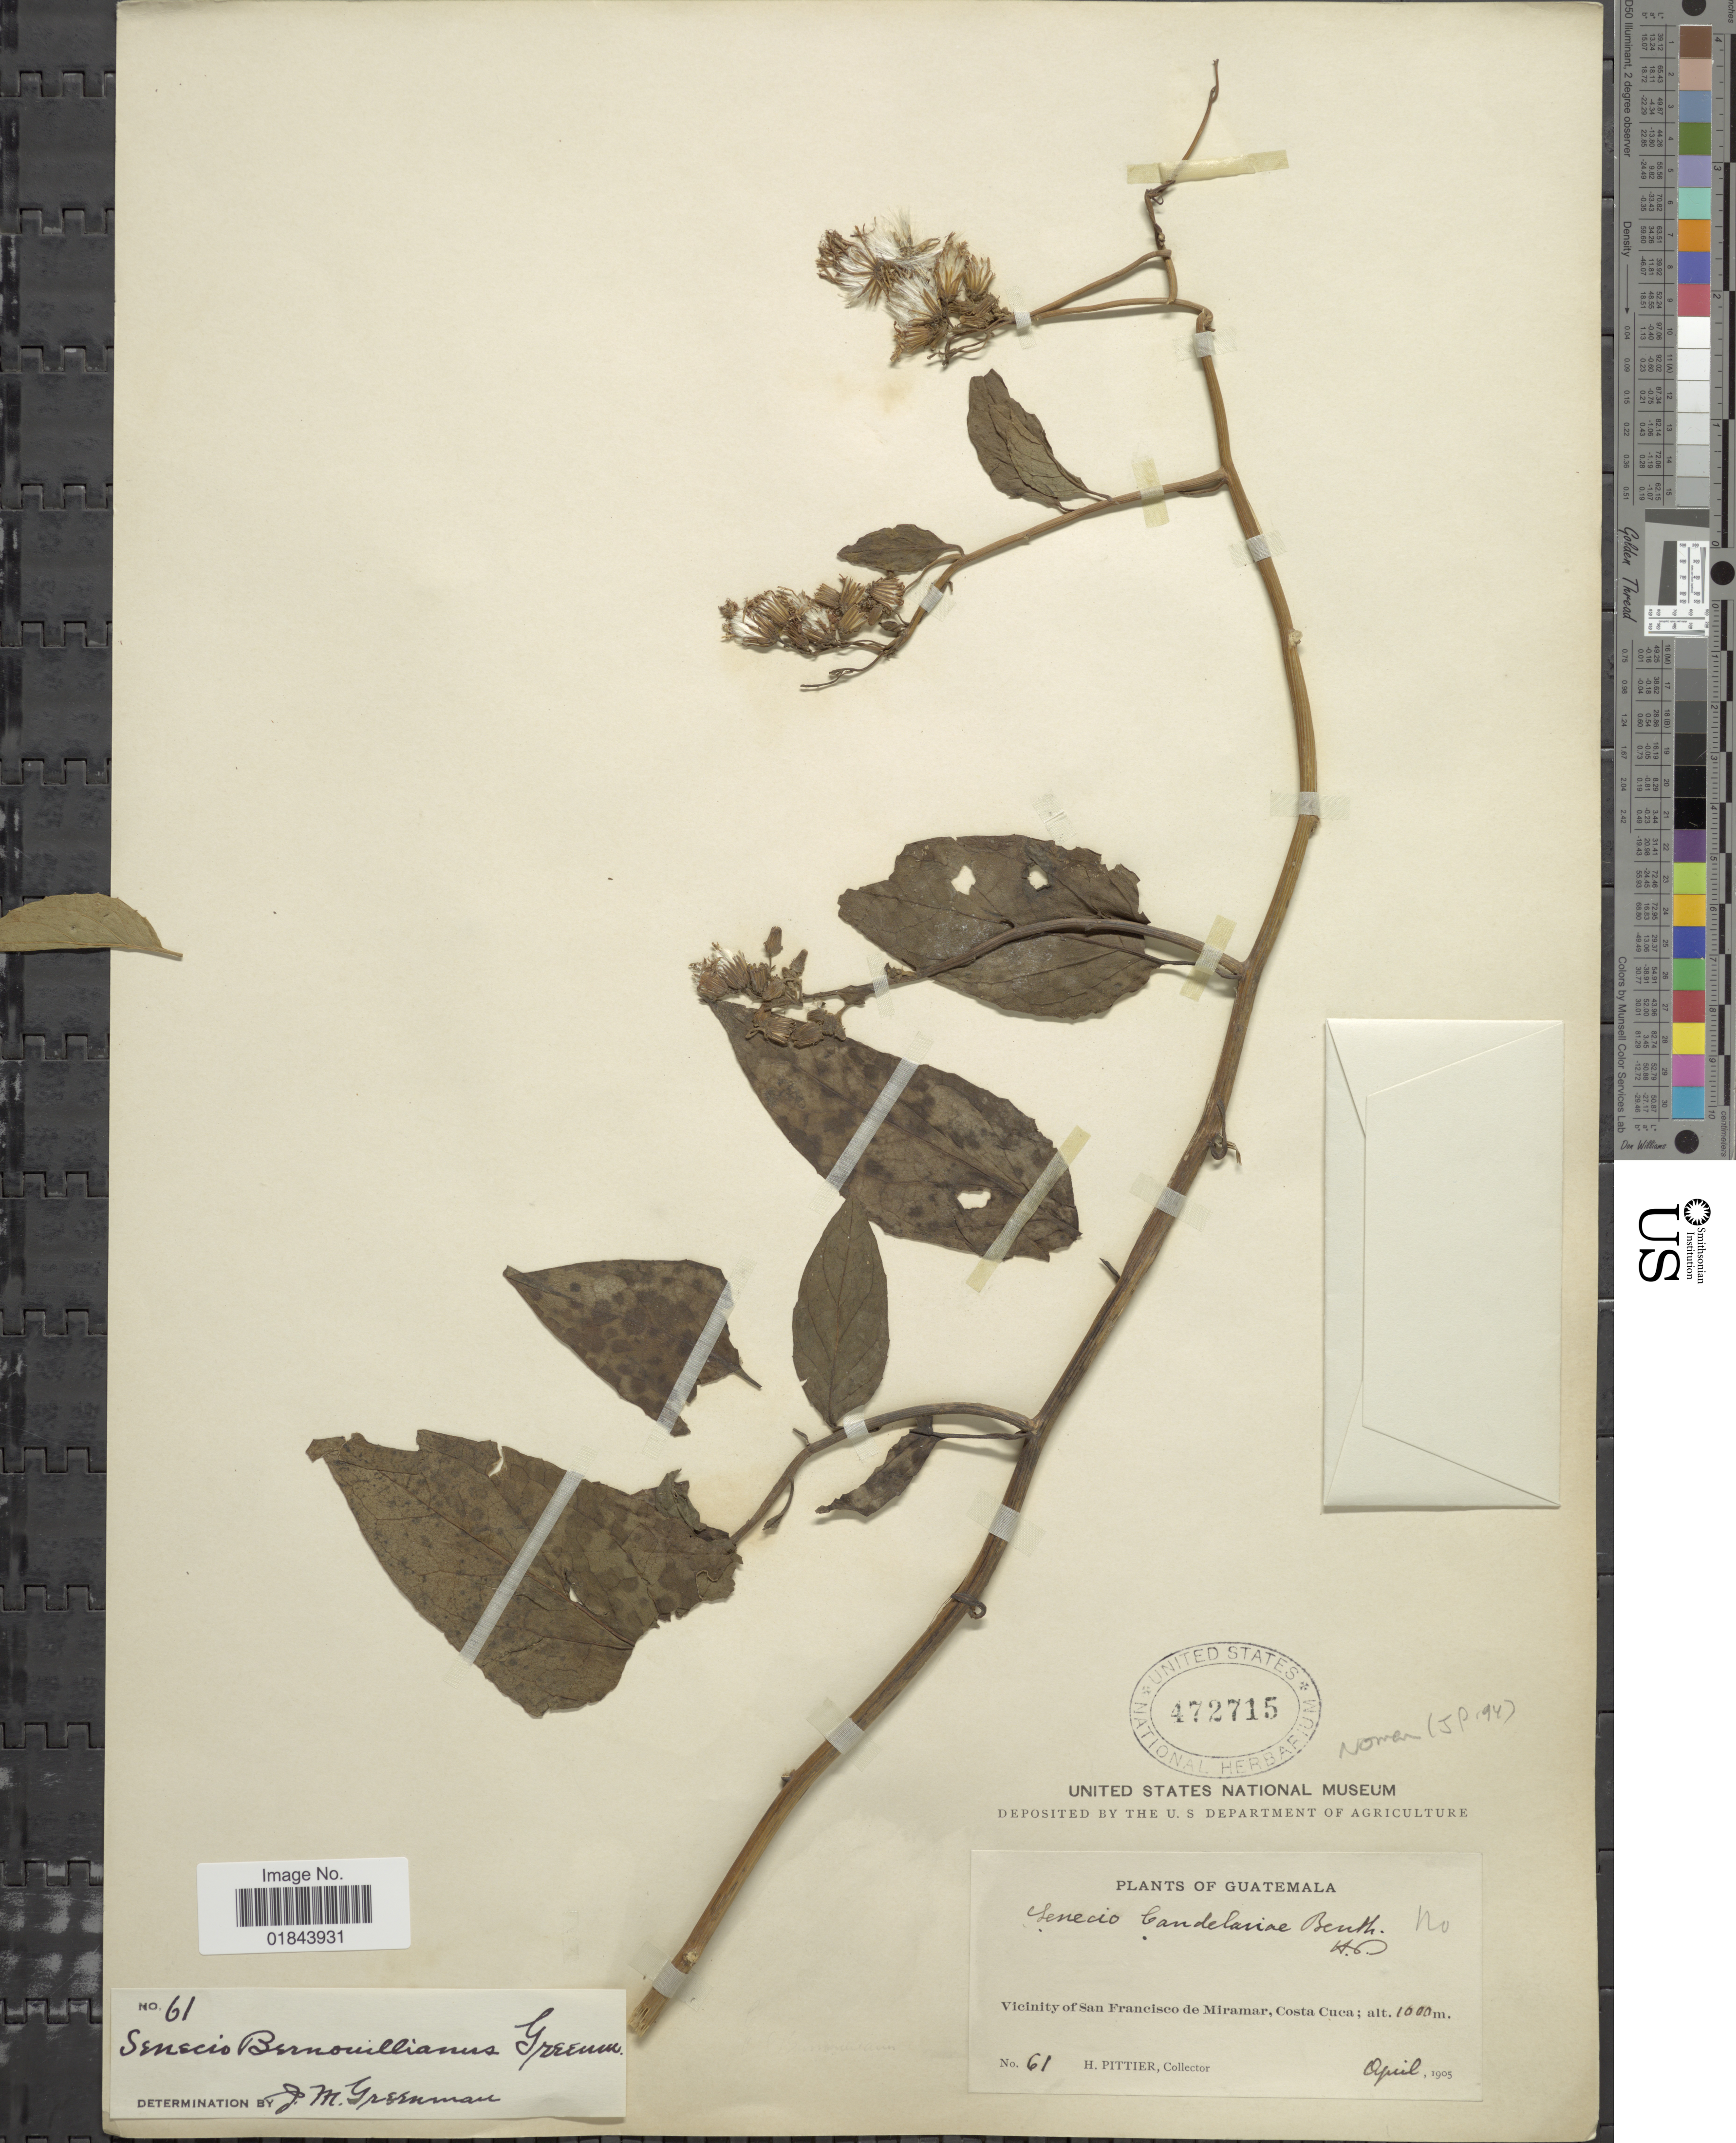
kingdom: Plantae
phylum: Tracheophyta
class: Magnoliopsida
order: Asterales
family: Asteraceae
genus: Pseudogynoxys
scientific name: Pseudogynoxys haenkei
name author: (DC.) Cabrera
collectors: H. F. Pittier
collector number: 61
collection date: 1905-04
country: Guatemala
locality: Vicinity of San Francisco de Miramar, Costa Cuca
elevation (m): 1000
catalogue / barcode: US 472715